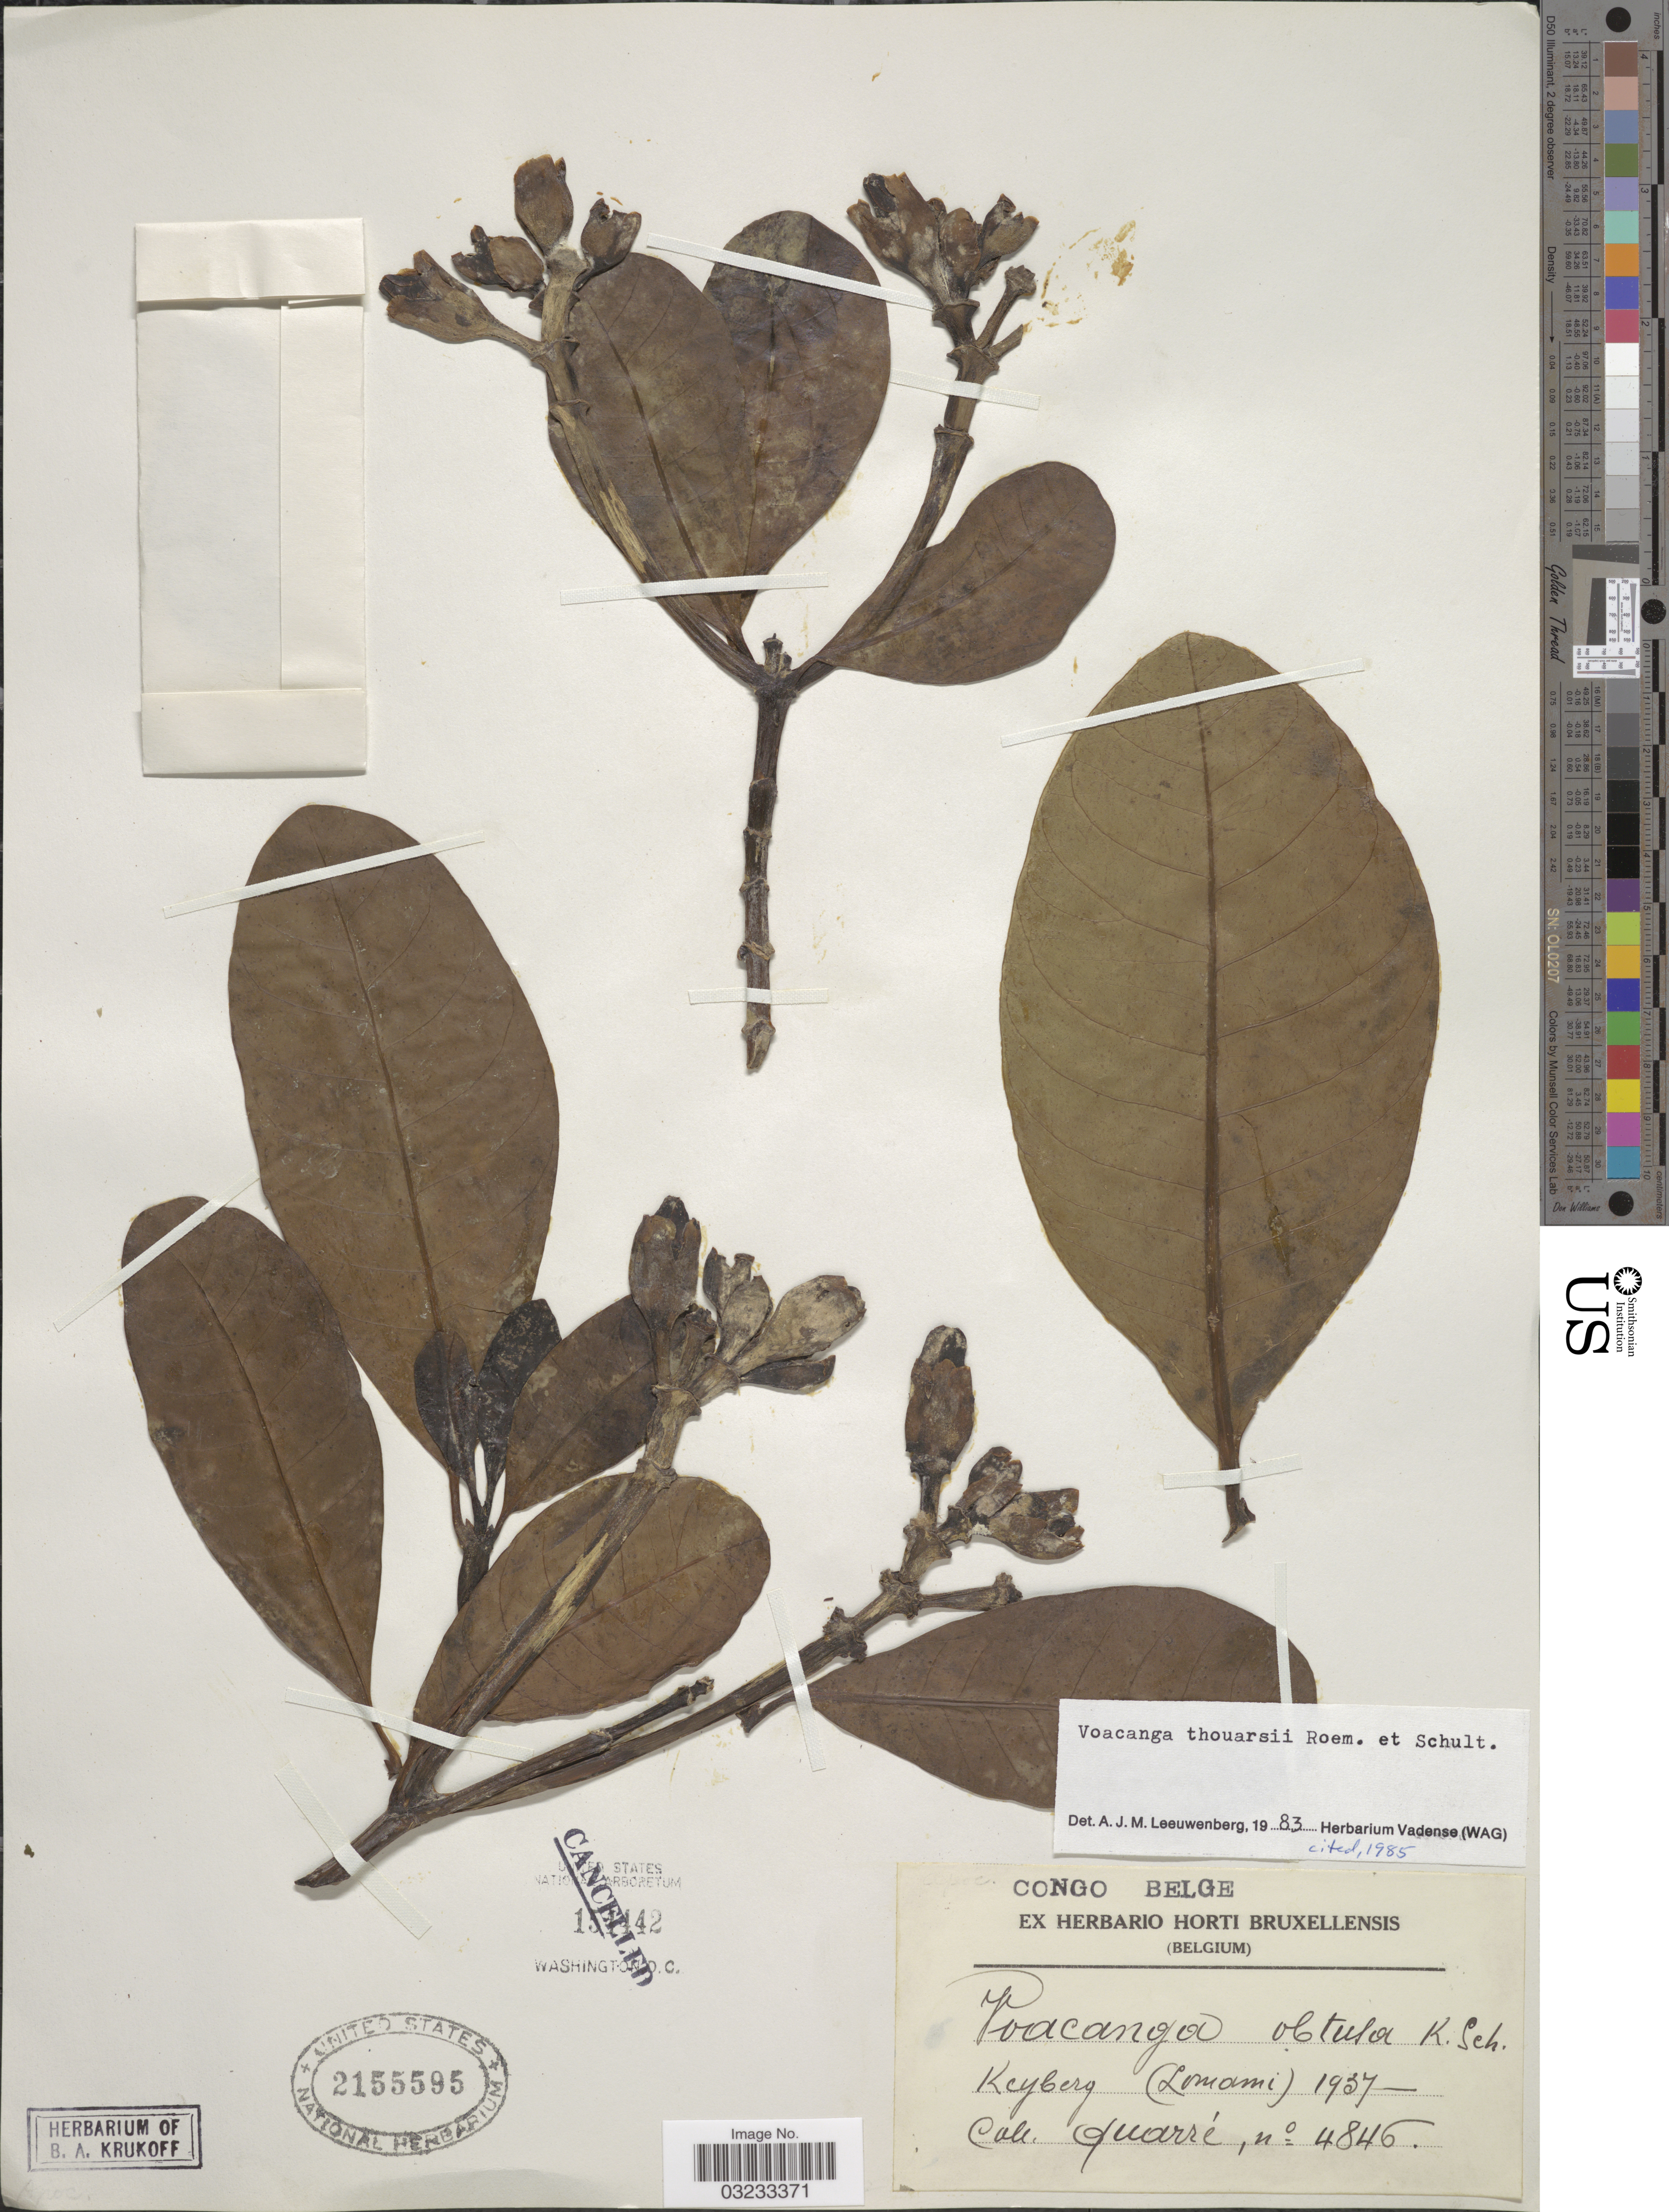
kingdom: Plantae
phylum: Tracheophyta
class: Magnoliopsida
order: Gentianales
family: Apocynaceae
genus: Voacanga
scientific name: Voacanga thouarsii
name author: Roem. & Schult.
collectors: -. Quarre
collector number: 4846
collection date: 1937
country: Congo, Democratic Republic of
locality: Congo Belge, Keyberg (Lomami).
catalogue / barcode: US 2155595